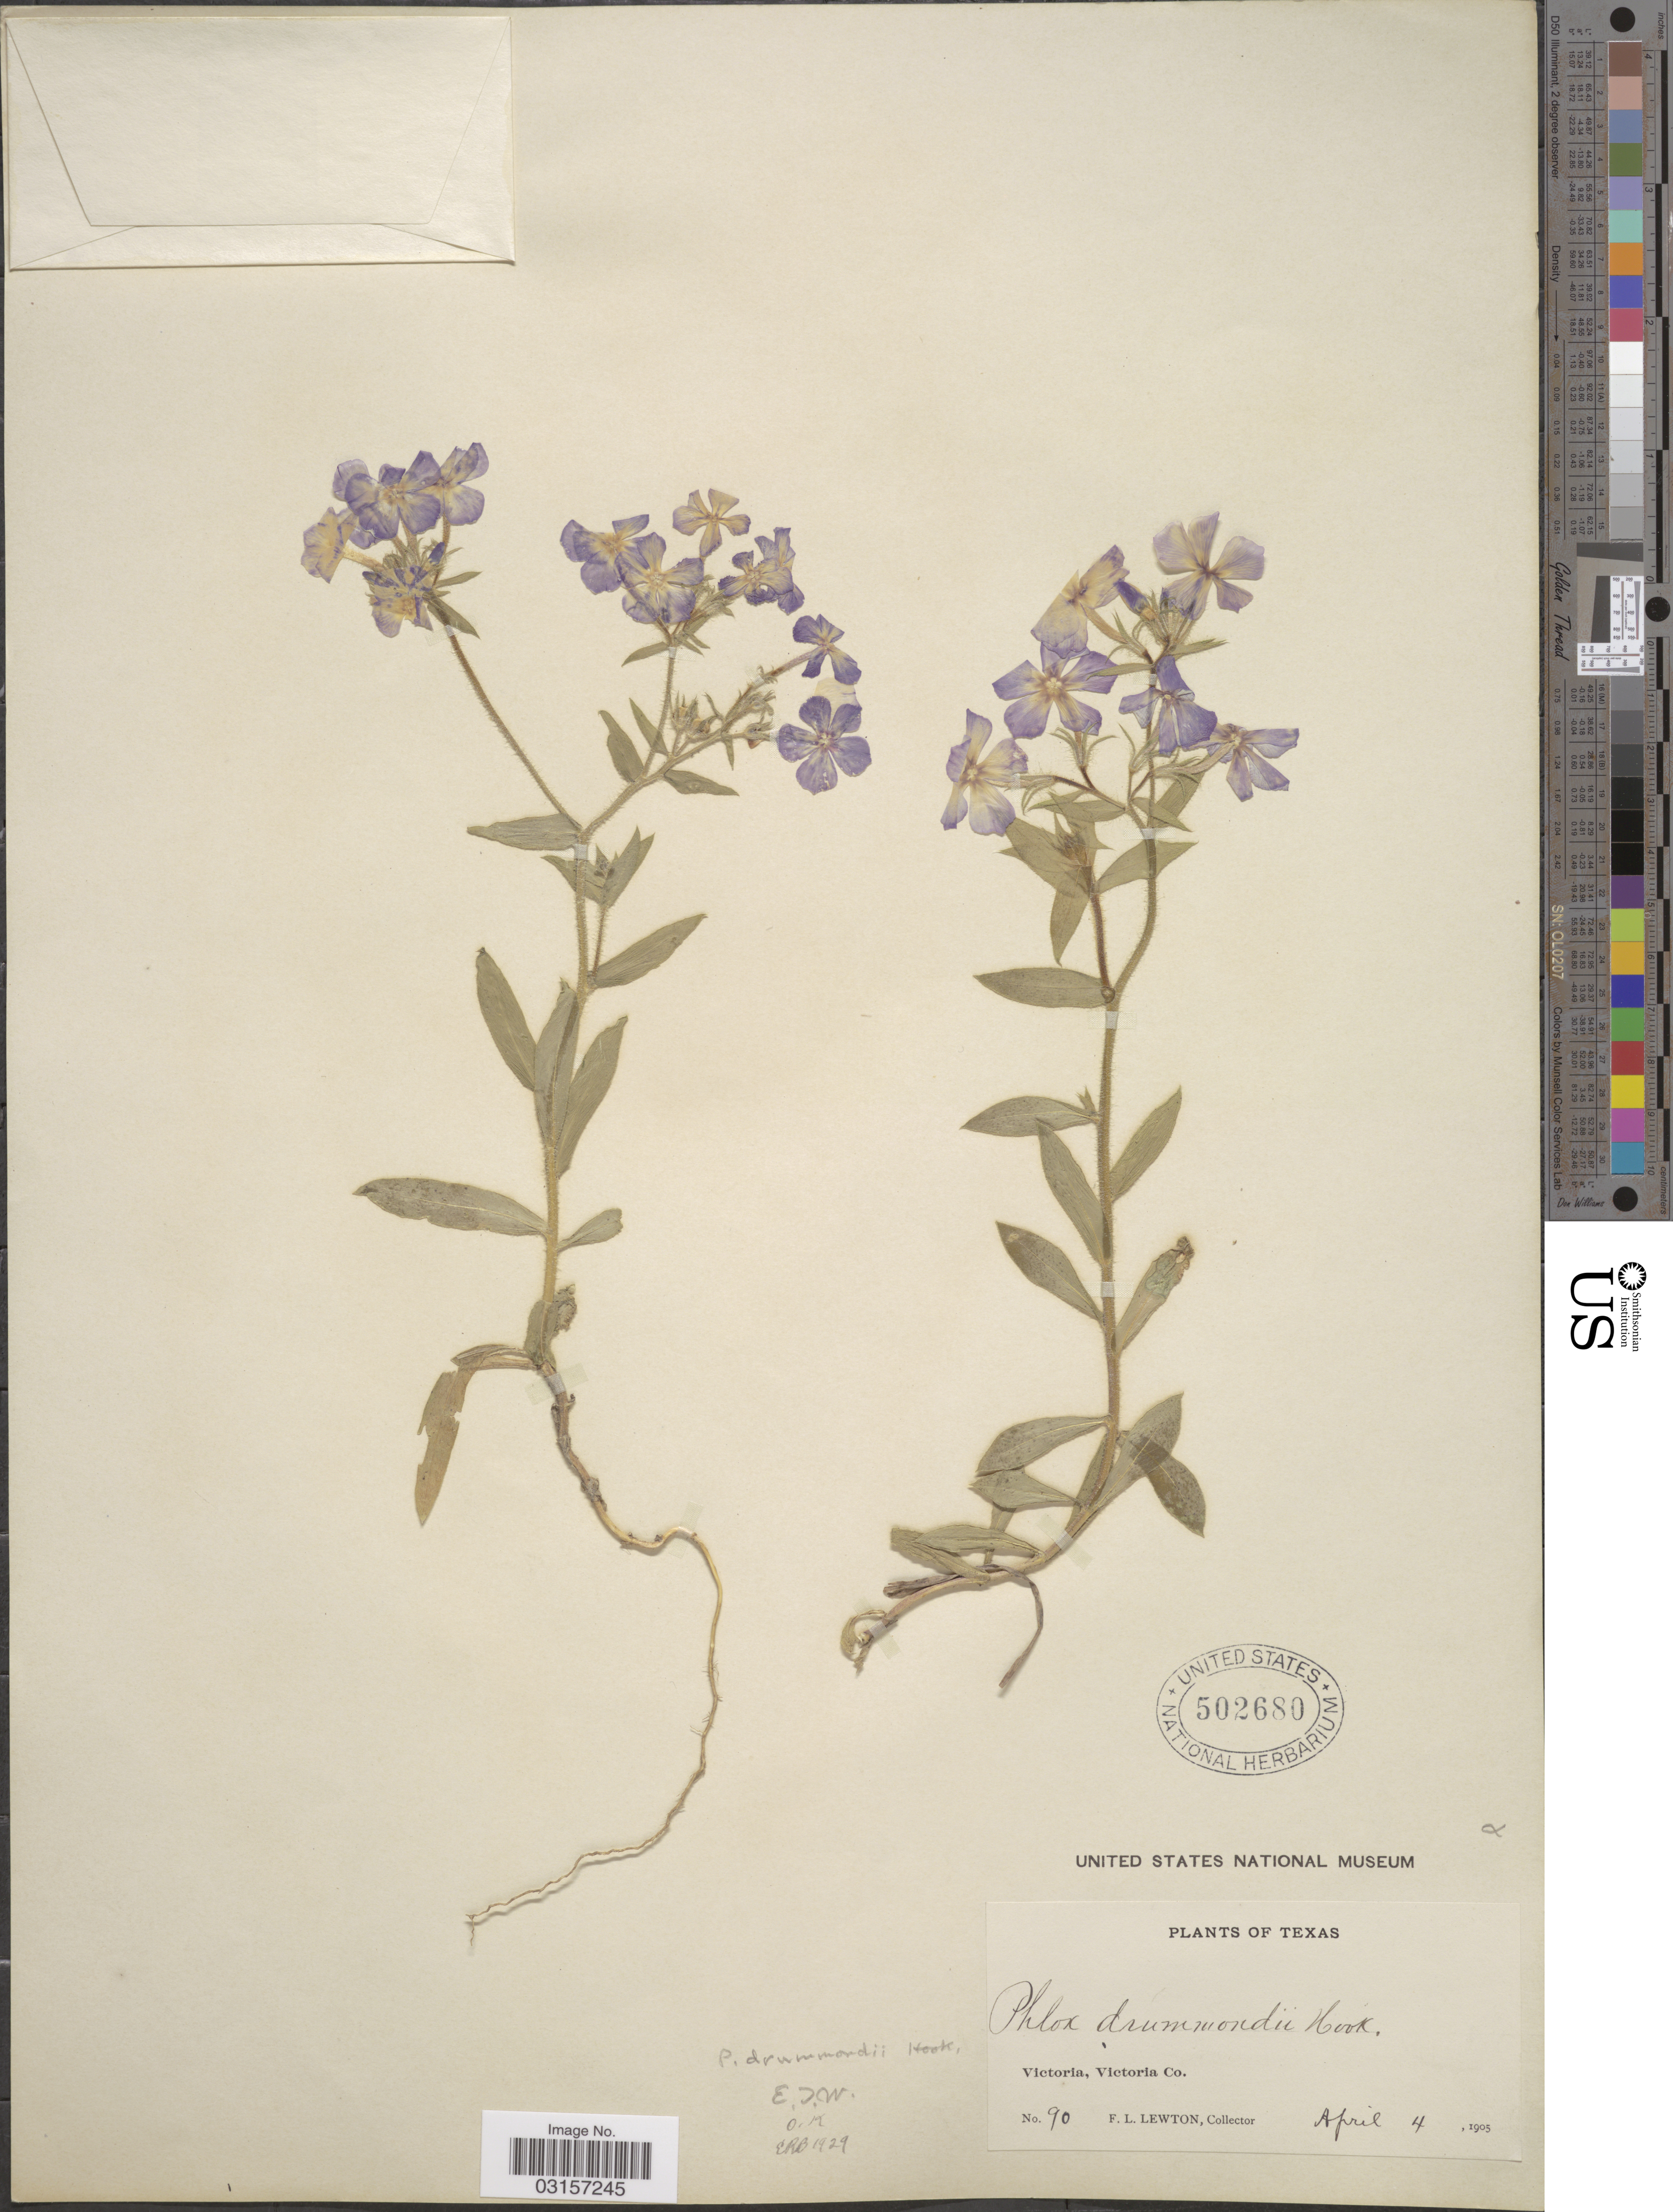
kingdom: Plantae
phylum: Tracheophyta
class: Magnoliopsida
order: Ericales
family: Polemoniaceae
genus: Phlox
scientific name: Phlox drummondii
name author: Hook.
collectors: F. L. Lewton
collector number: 90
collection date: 1905-04-04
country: United States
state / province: Texas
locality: Victoria, Victoria Co.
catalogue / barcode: US 502680